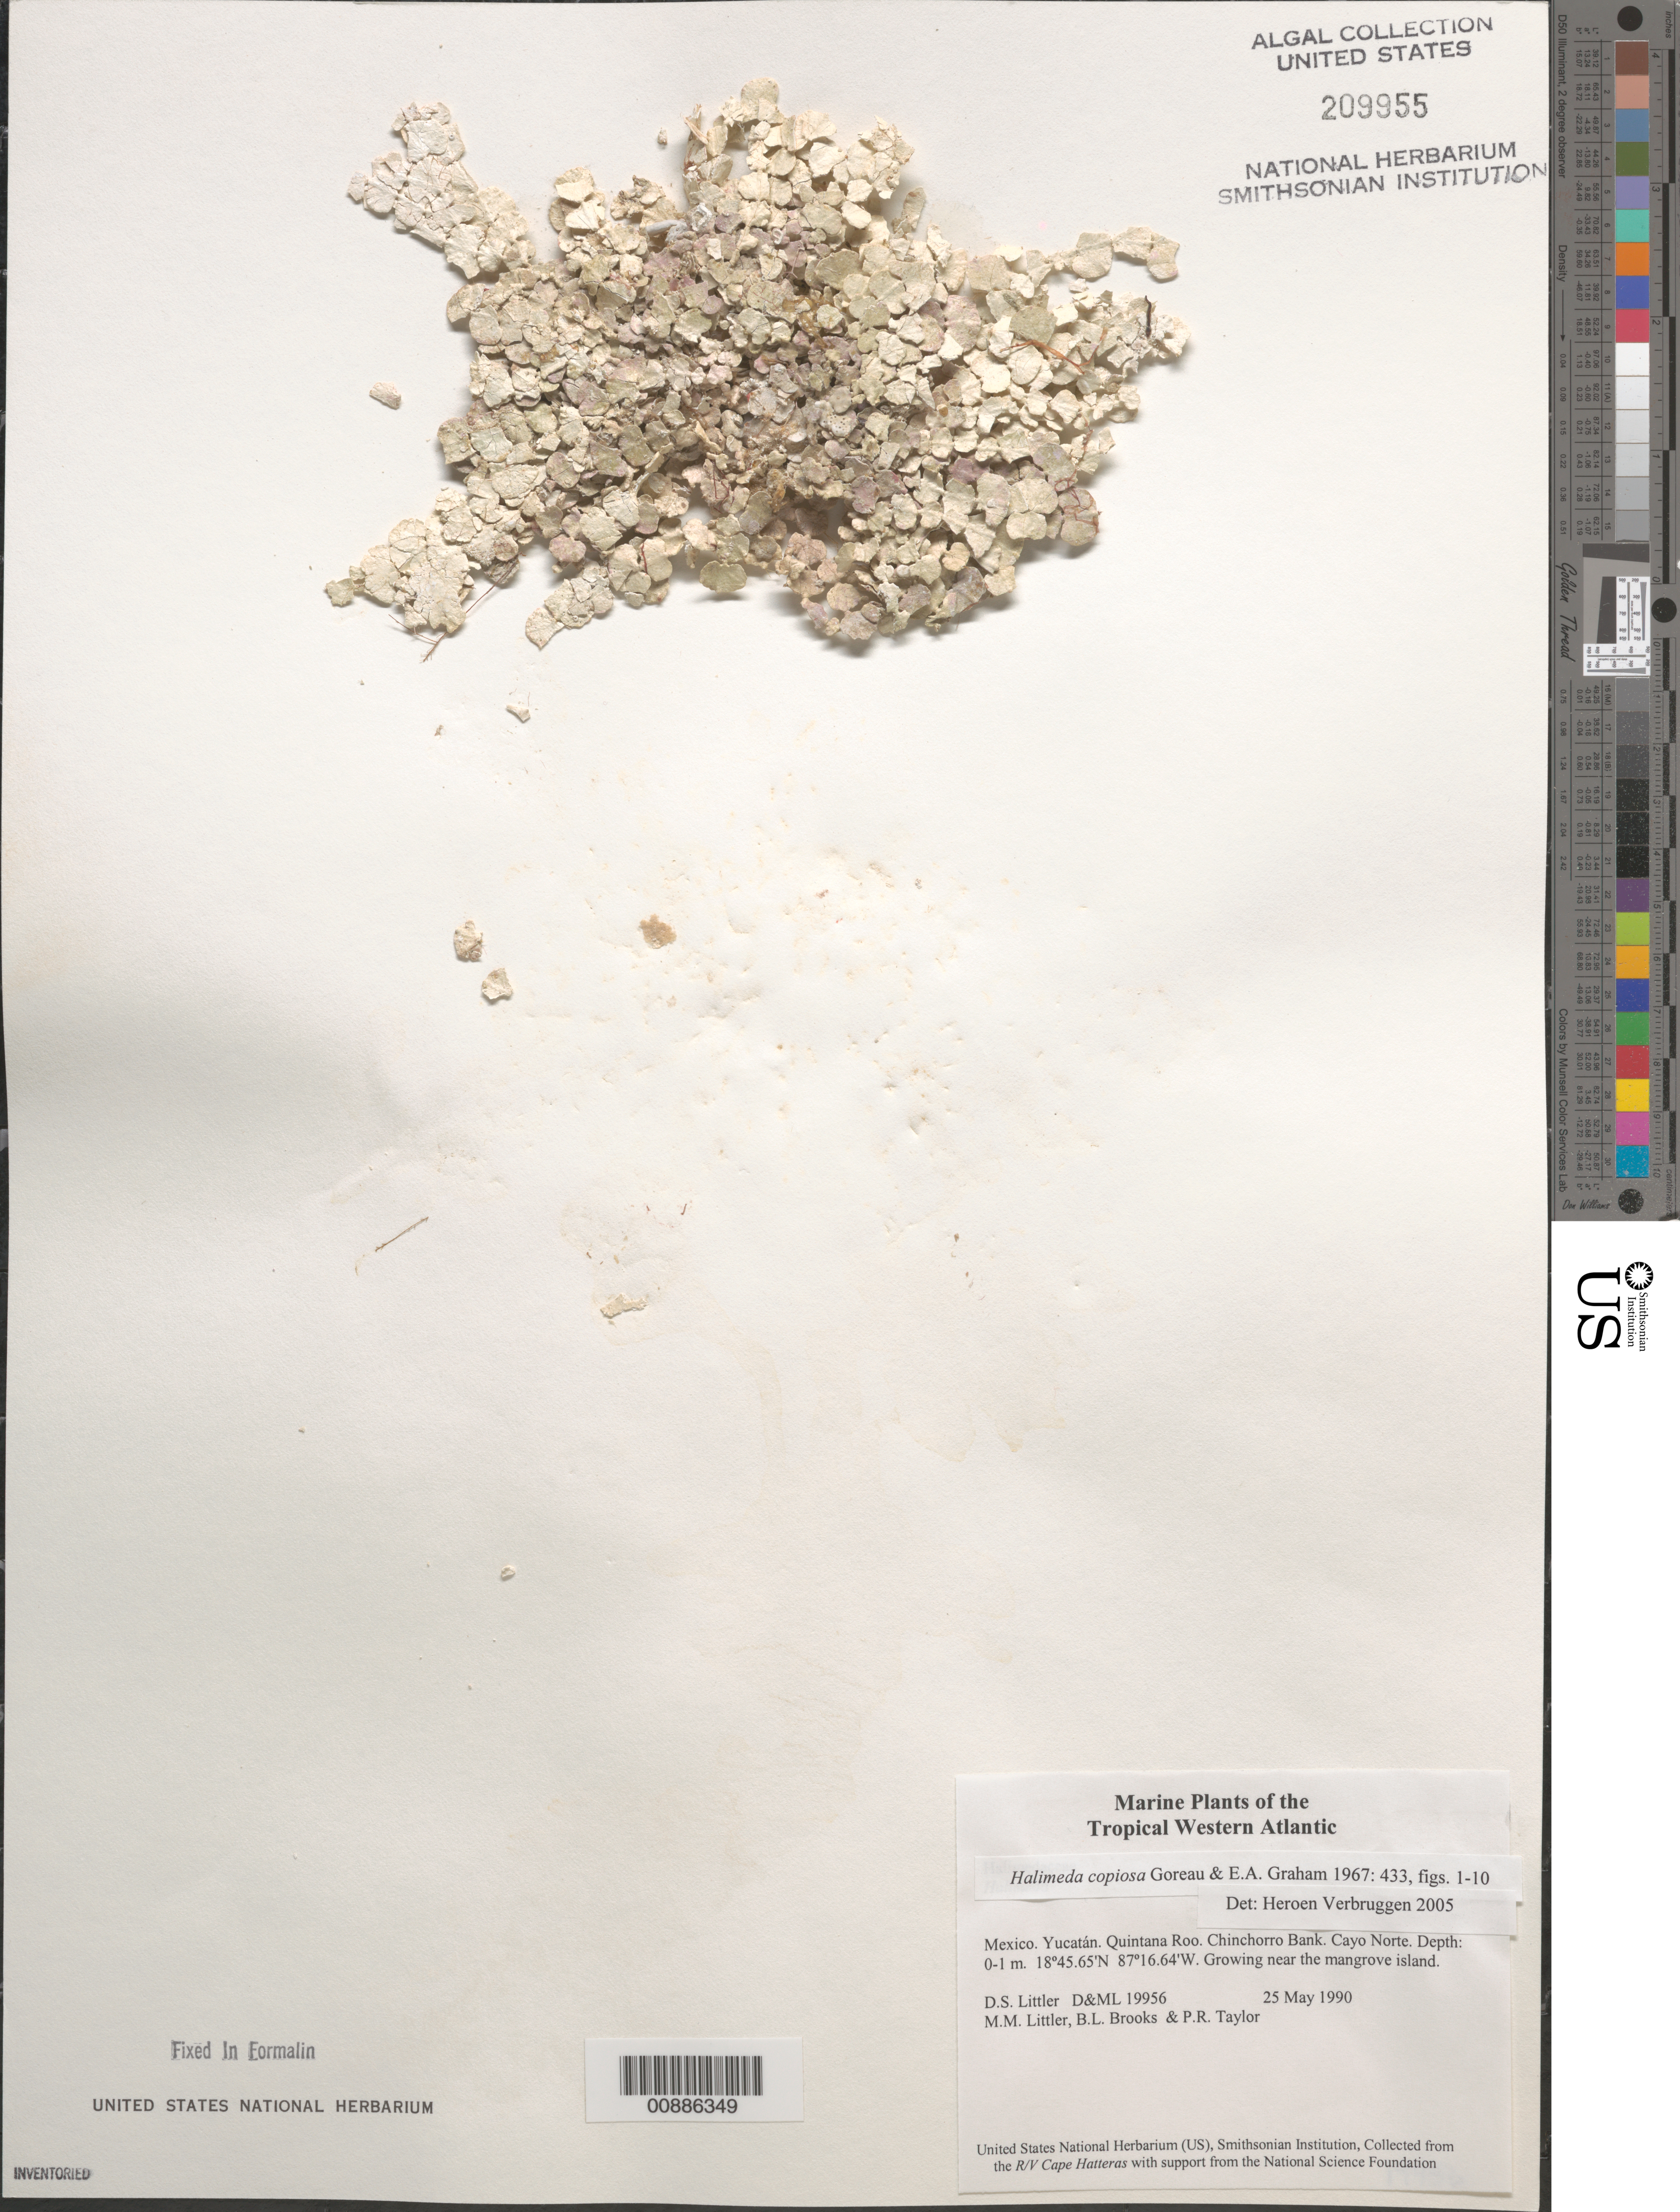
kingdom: Plantae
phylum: Chlorophyta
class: Ulvophyceae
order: Bryopsidales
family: Halimedaceae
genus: Halimeda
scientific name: Halimeda copiosa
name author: Goreau & E.A. Graham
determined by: Verbruggen, H.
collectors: D. S. Littler, M. M. Littler, B. Brooks & P. R. Taylor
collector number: D&ML 19956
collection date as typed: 25 May 1990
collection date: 1990-05-25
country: Mexico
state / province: Quintana Roo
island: Cayo Norte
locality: Chinchorro Bank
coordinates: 18 45.65'N, 87 16.64'W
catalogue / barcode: US 209955